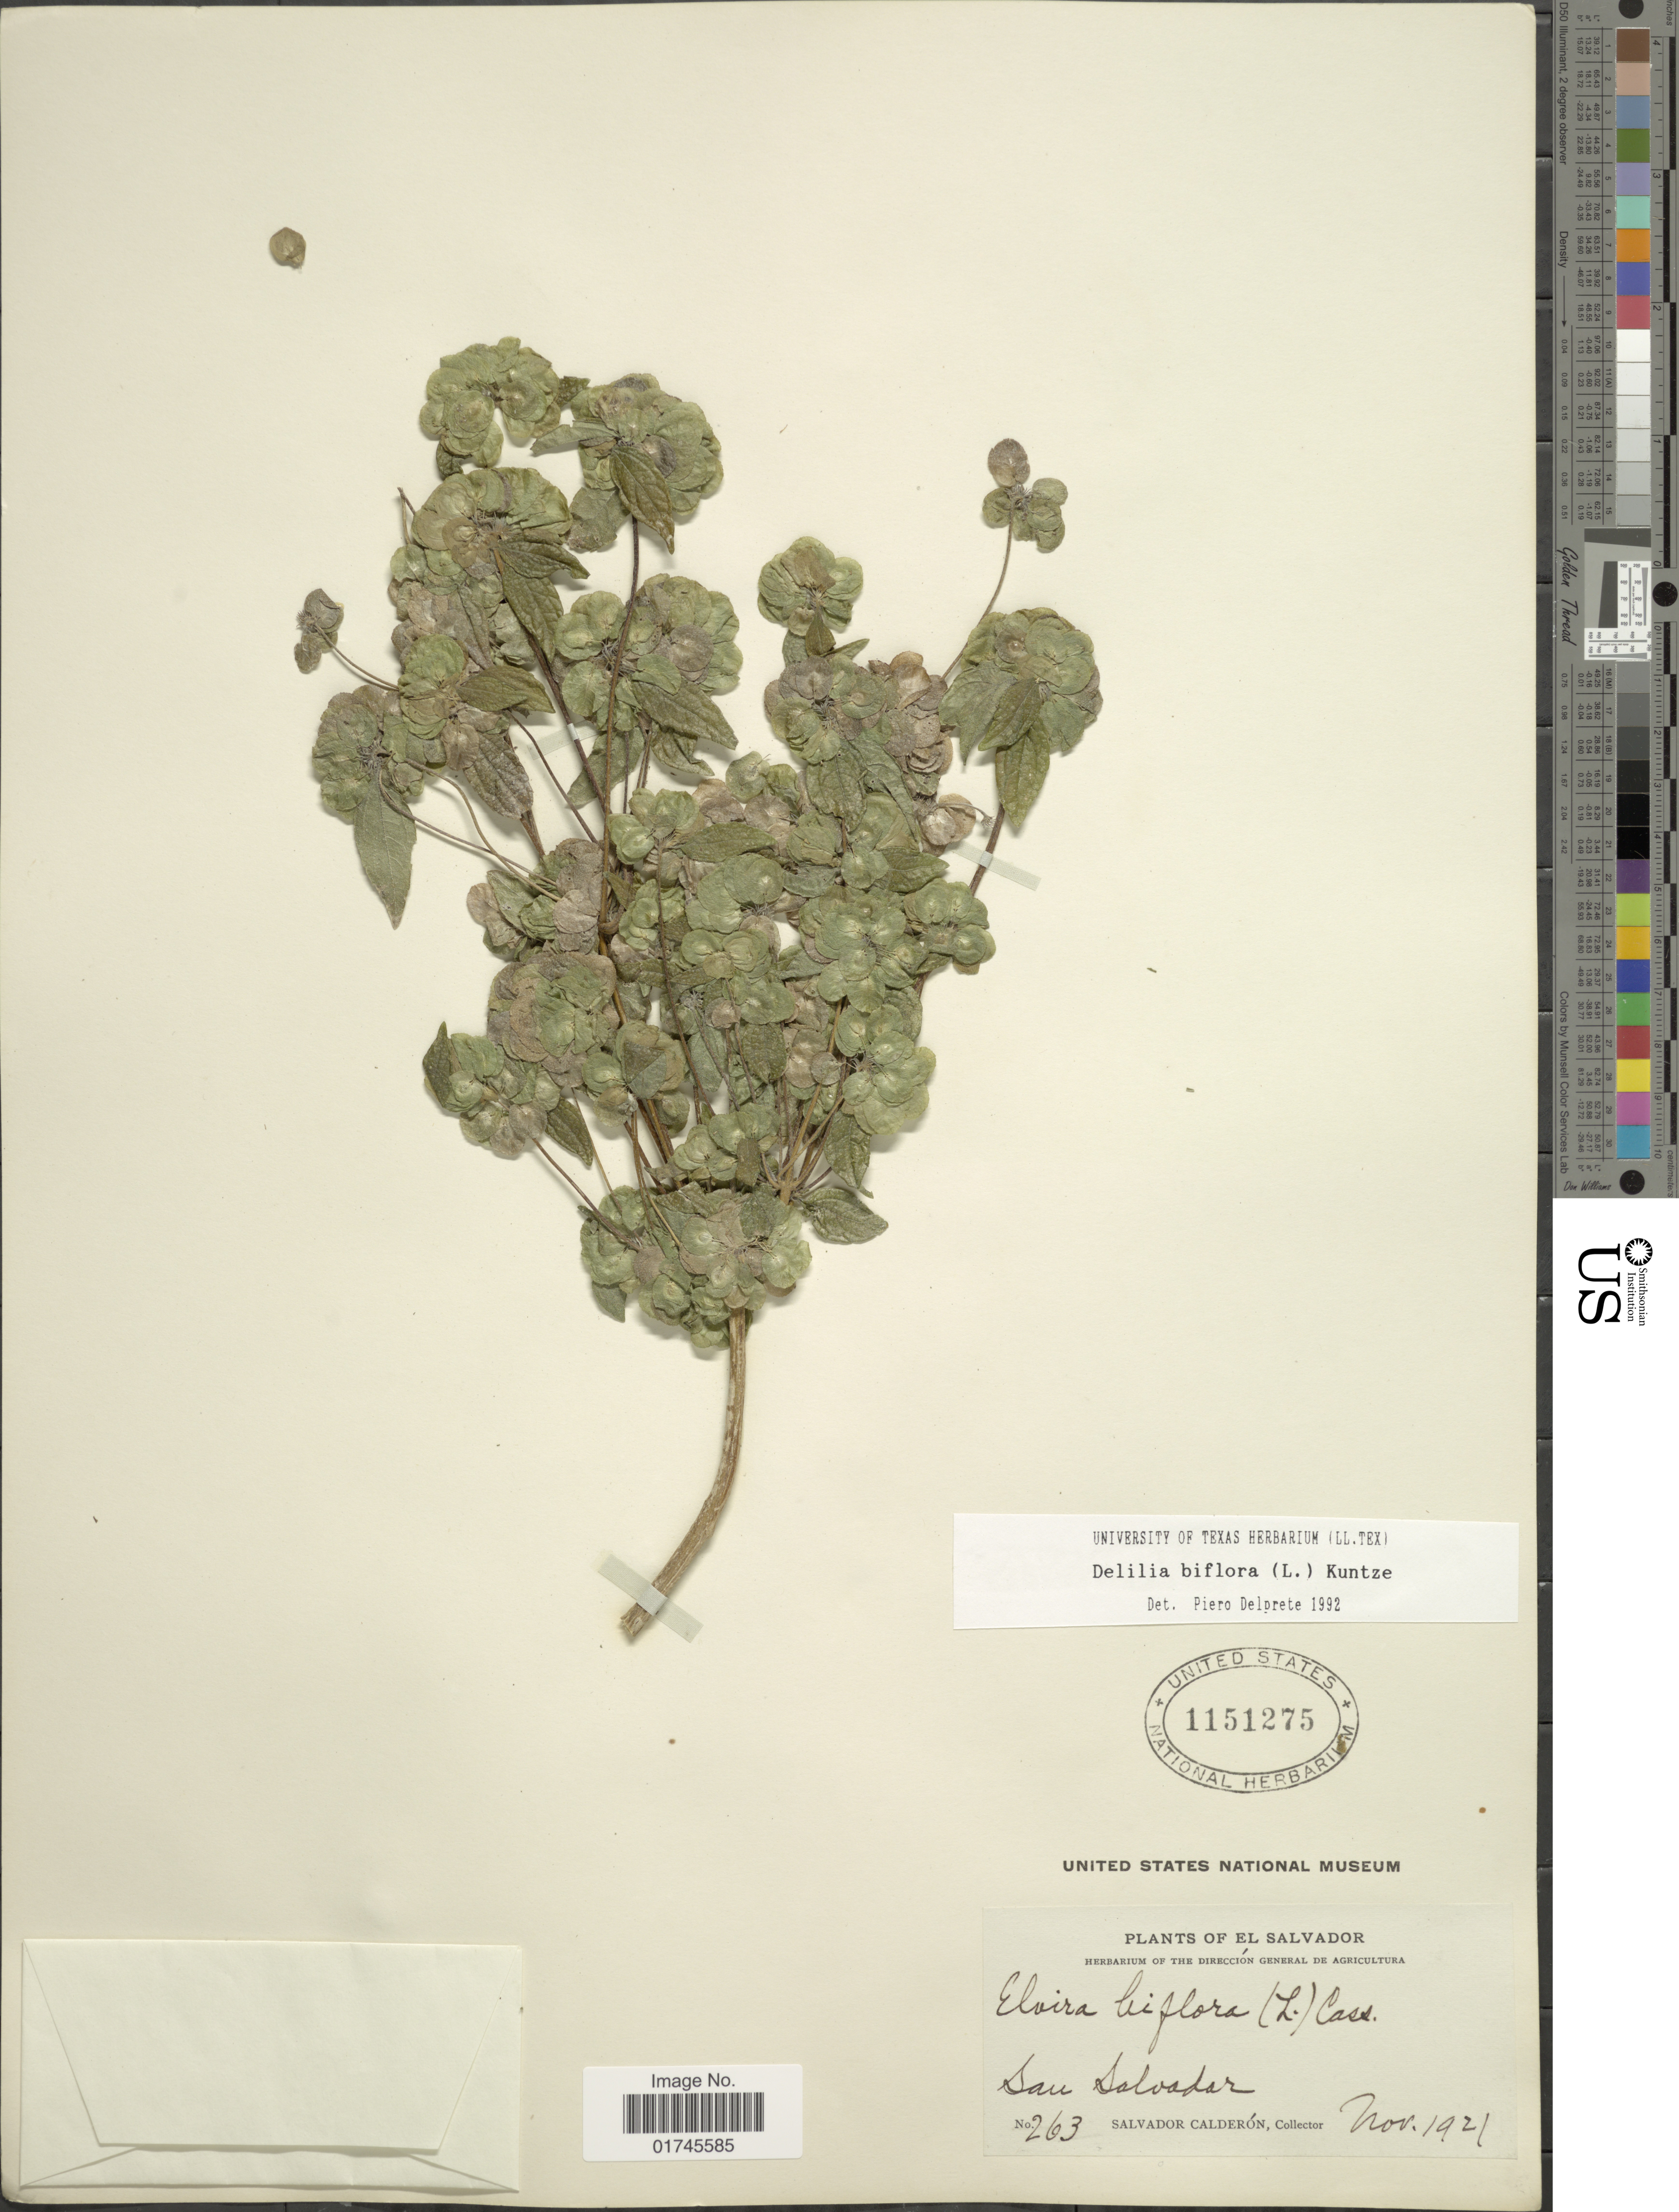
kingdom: Plantae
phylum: Tracheophyta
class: Magnoliopsida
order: Asterales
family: Asteraceae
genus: Delilia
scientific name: Delilia biflora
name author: (L.) Kuntze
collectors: S. Calderón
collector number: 263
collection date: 1921-11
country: El Salvador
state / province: San Salvador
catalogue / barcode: US 1151275